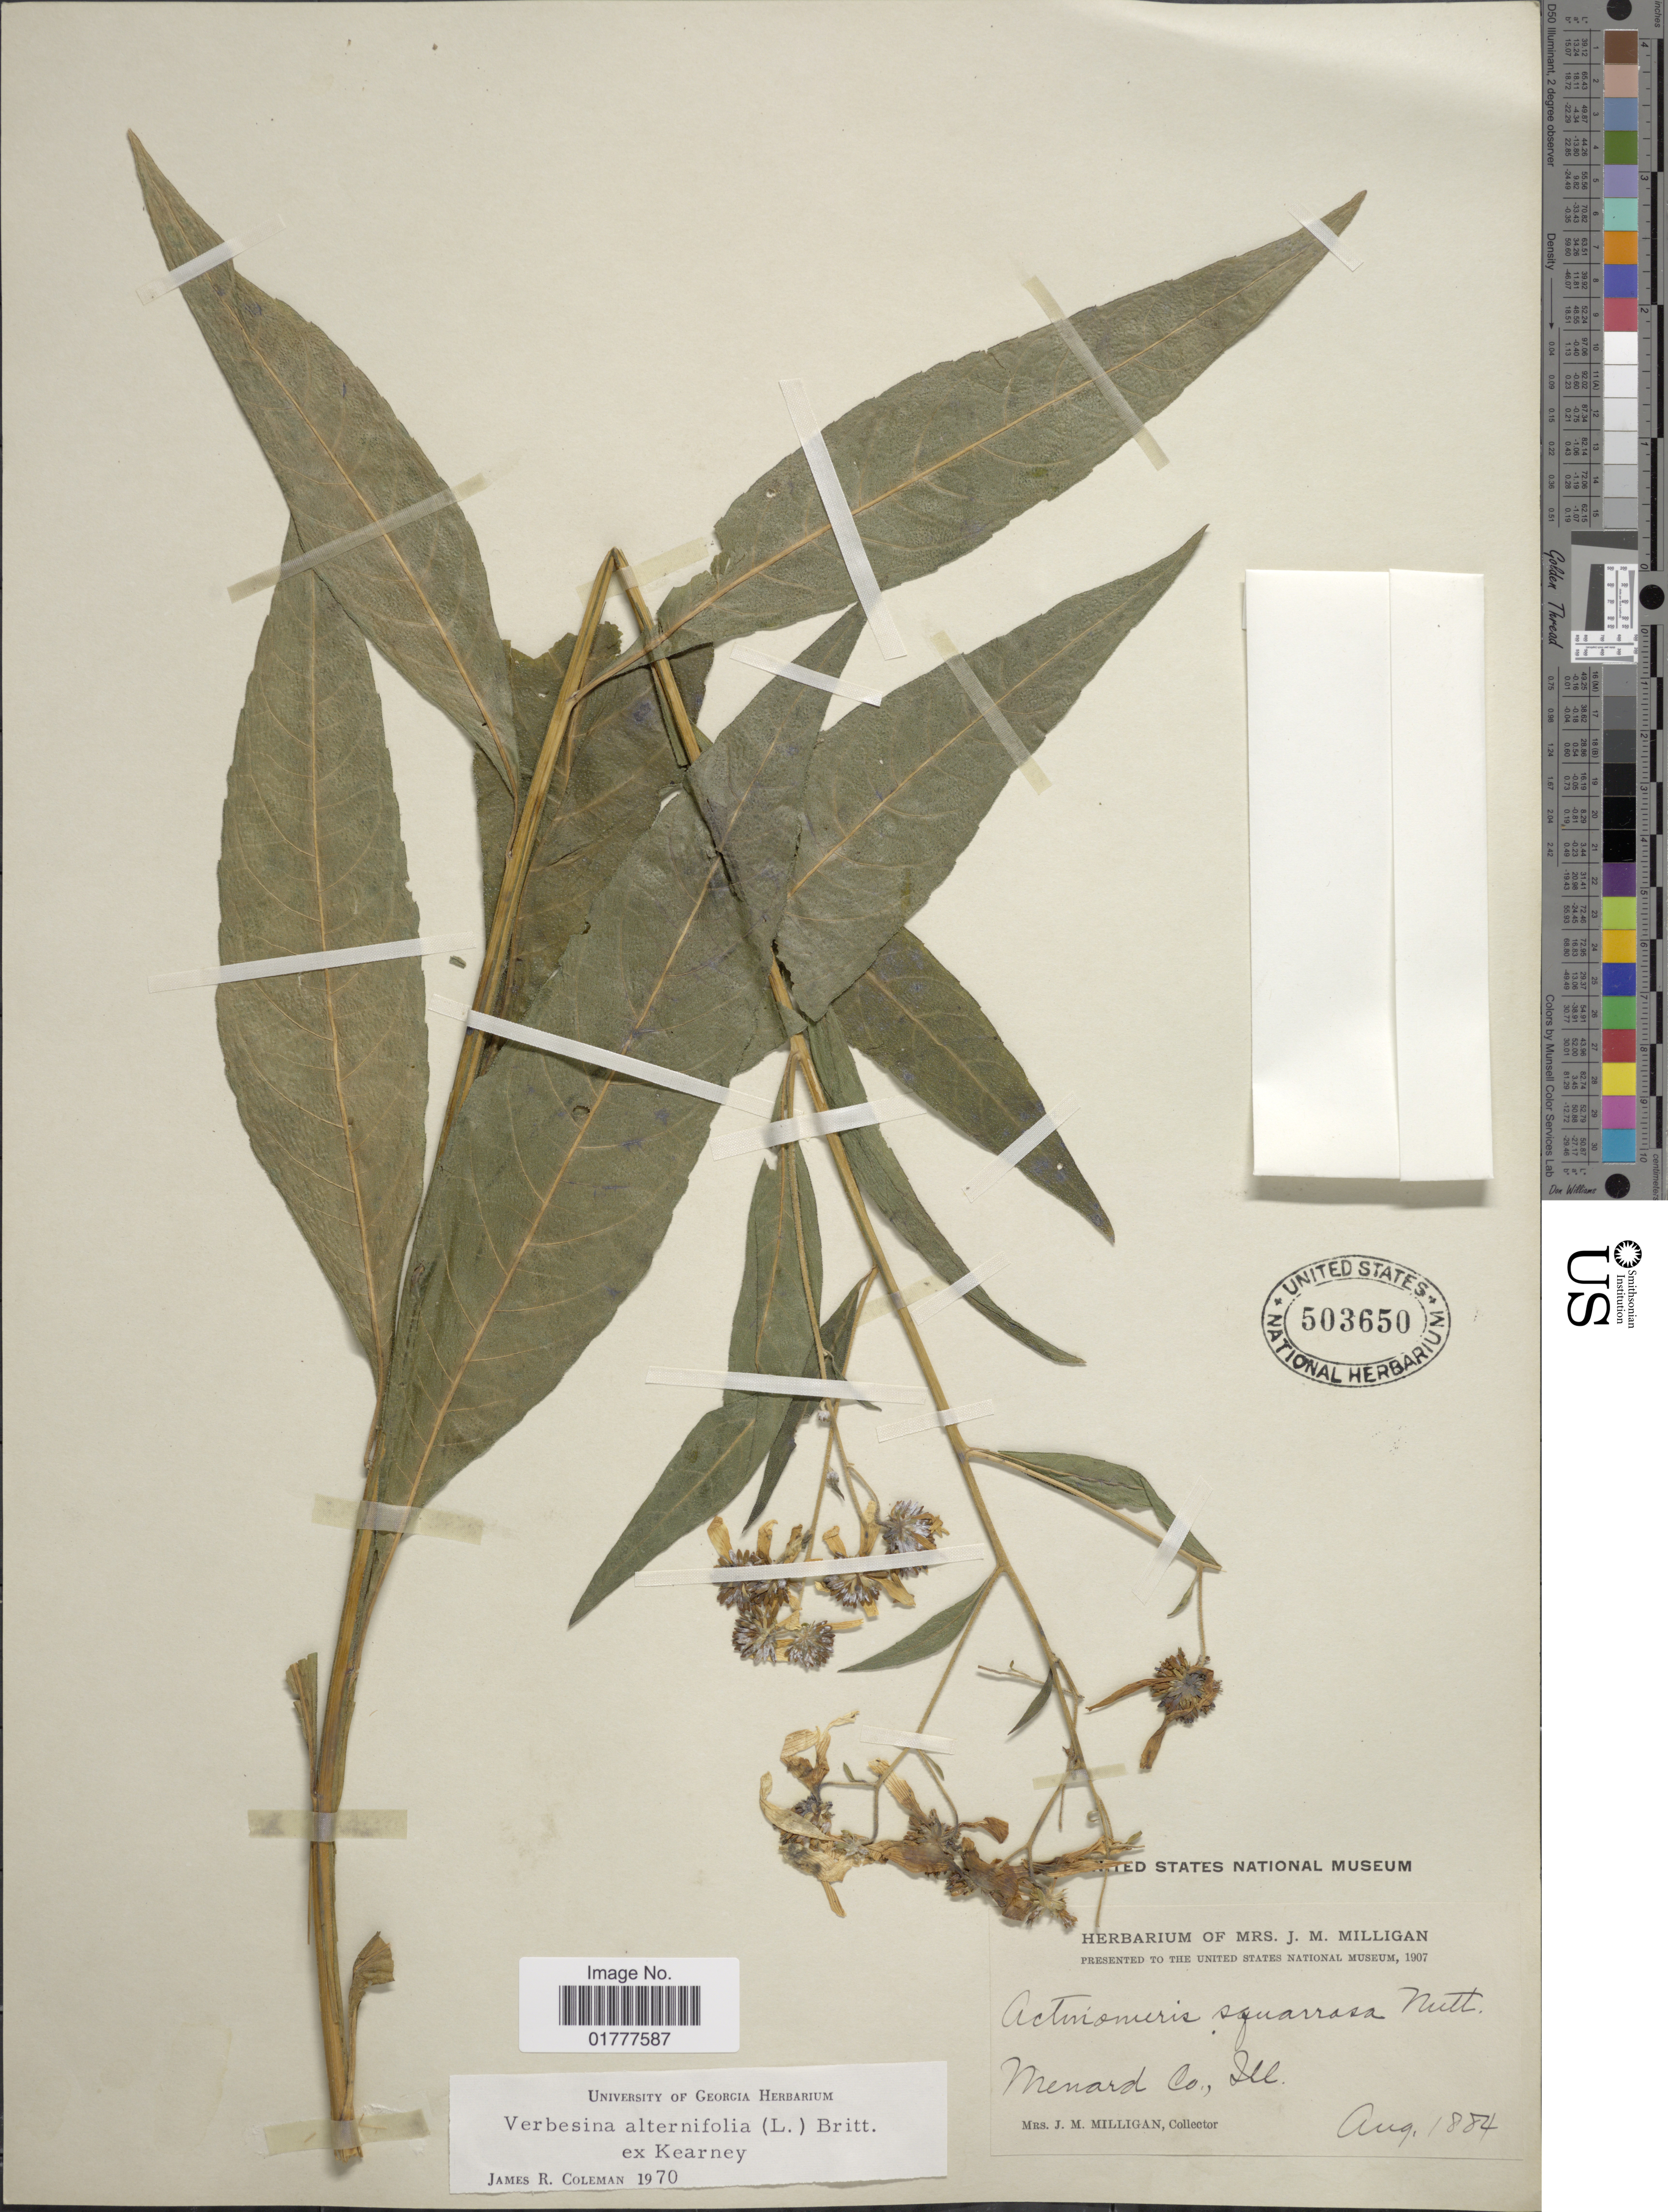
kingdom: Plantae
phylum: Tracheophyta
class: Magnoliopsida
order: Asterales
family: Asteraceae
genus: Actinomeris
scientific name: Actinomeris alternifolia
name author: (L.) DC.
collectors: J. Milligan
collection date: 1884-08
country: United States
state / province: Illinois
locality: Menard Co. Ill.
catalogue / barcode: US 503650